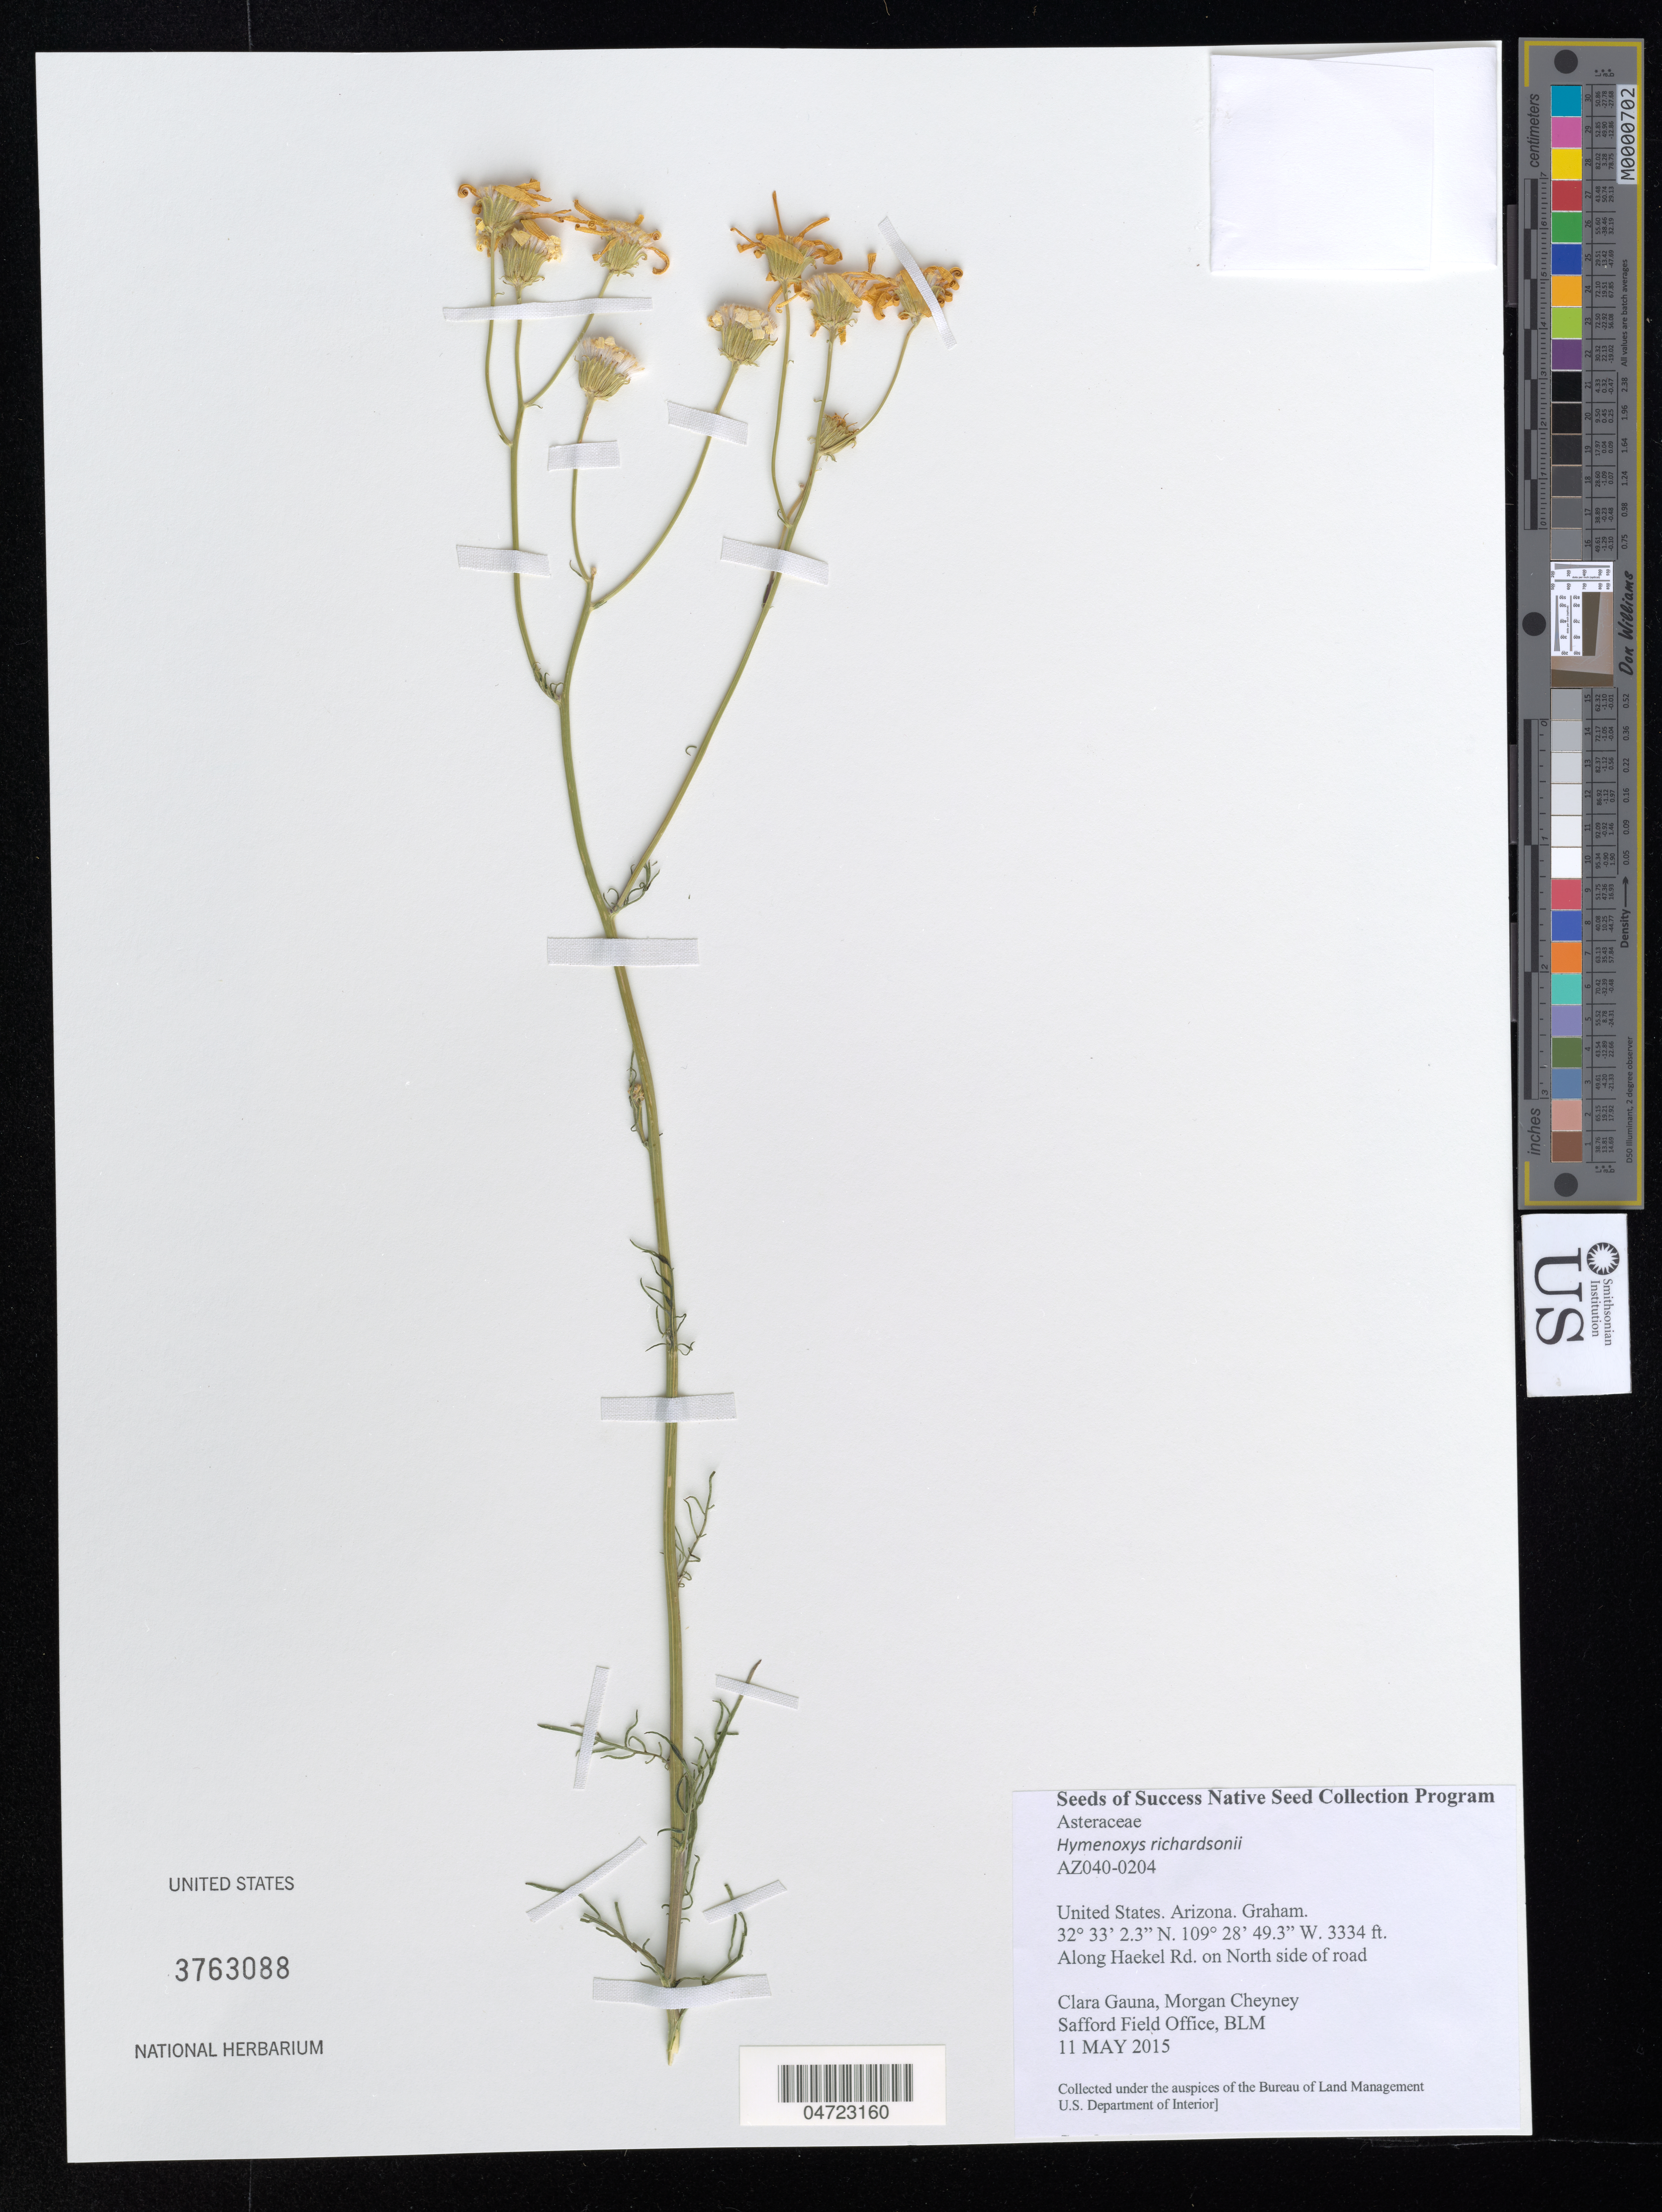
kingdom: Plantae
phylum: Tracheophyta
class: Magnoliopsida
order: Asterales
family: Asteraceae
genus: Hymenoxys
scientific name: Hymenoxys richardsonii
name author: (Hook.) Cockerell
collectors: C. Gauna & M. Cheyney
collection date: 2015-05-11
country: United States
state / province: Arizona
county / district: Graham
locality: Graham. Along Haekel Rd. on North side of road.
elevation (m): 1016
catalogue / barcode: US 3763088